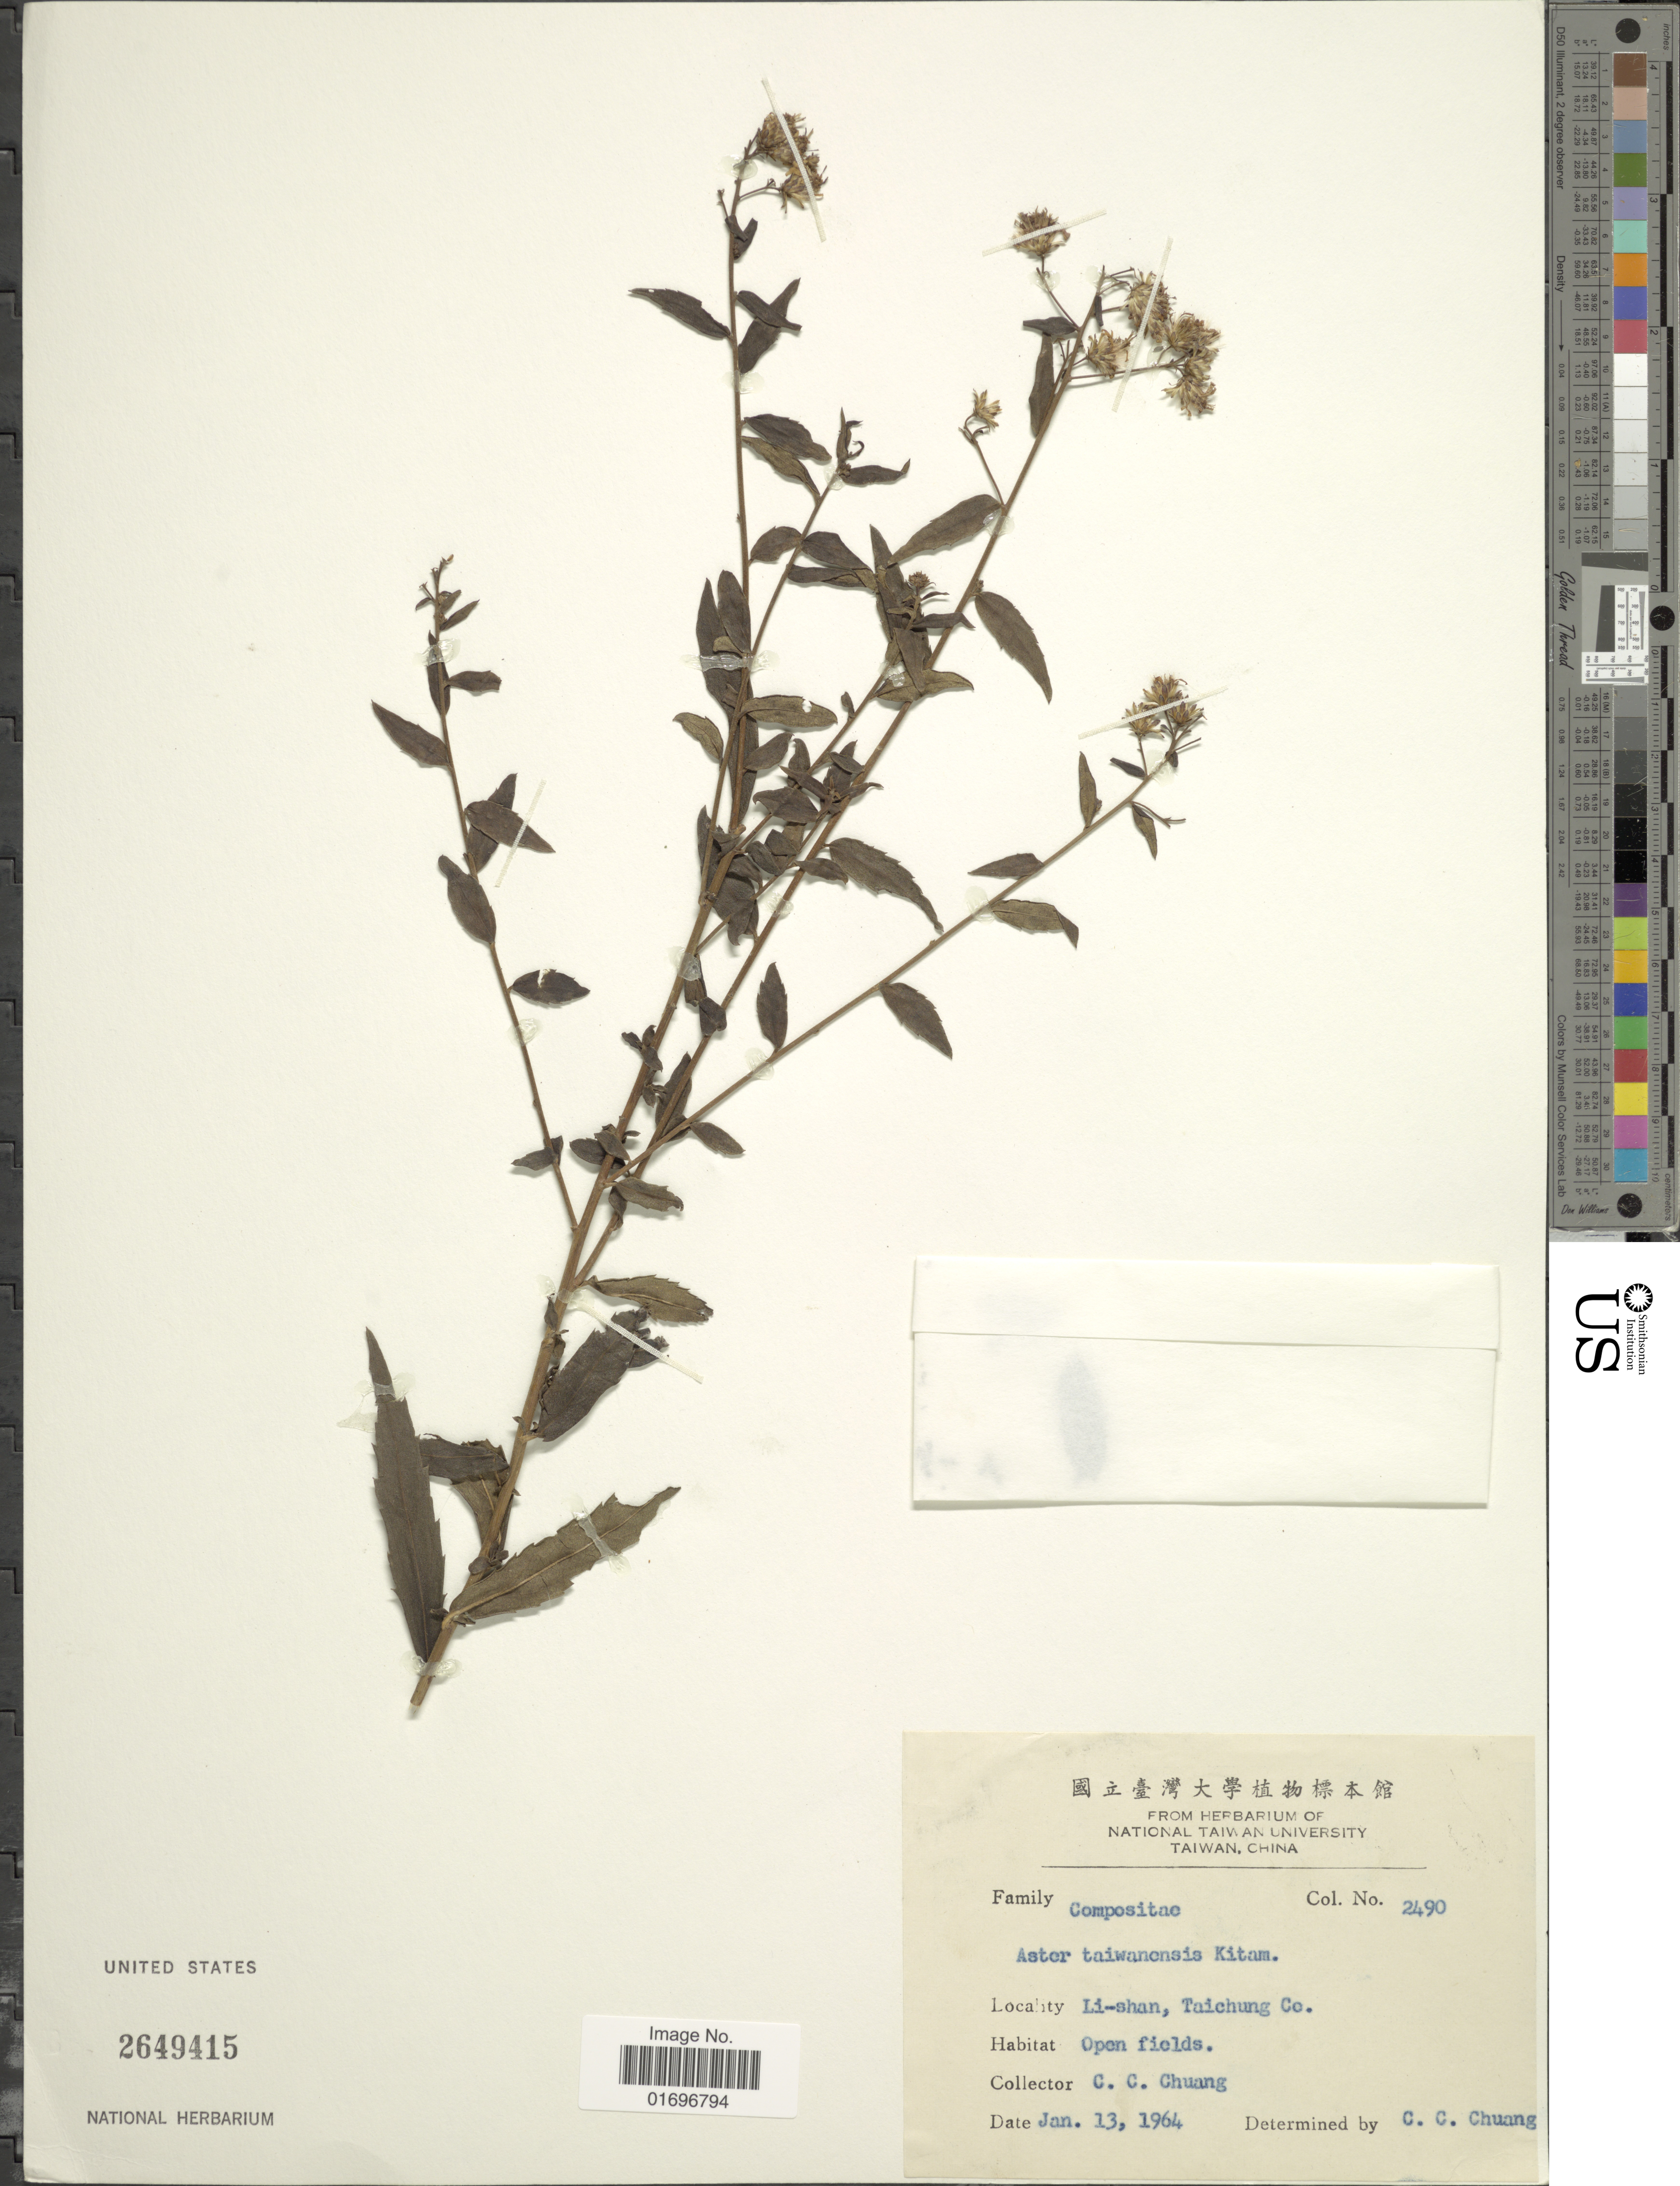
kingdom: Plantae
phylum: Tracheophyta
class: Magnoliopsida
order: Asterales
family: Asteraceae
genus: Aster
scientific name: Aster taiwanensis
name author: Kitam.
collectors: C. C. Chuang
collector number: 2490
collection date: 1964-01-13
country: Taiwan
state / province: Taichung City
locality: Li-shan, Taichung Co.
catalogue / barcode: US 2649415